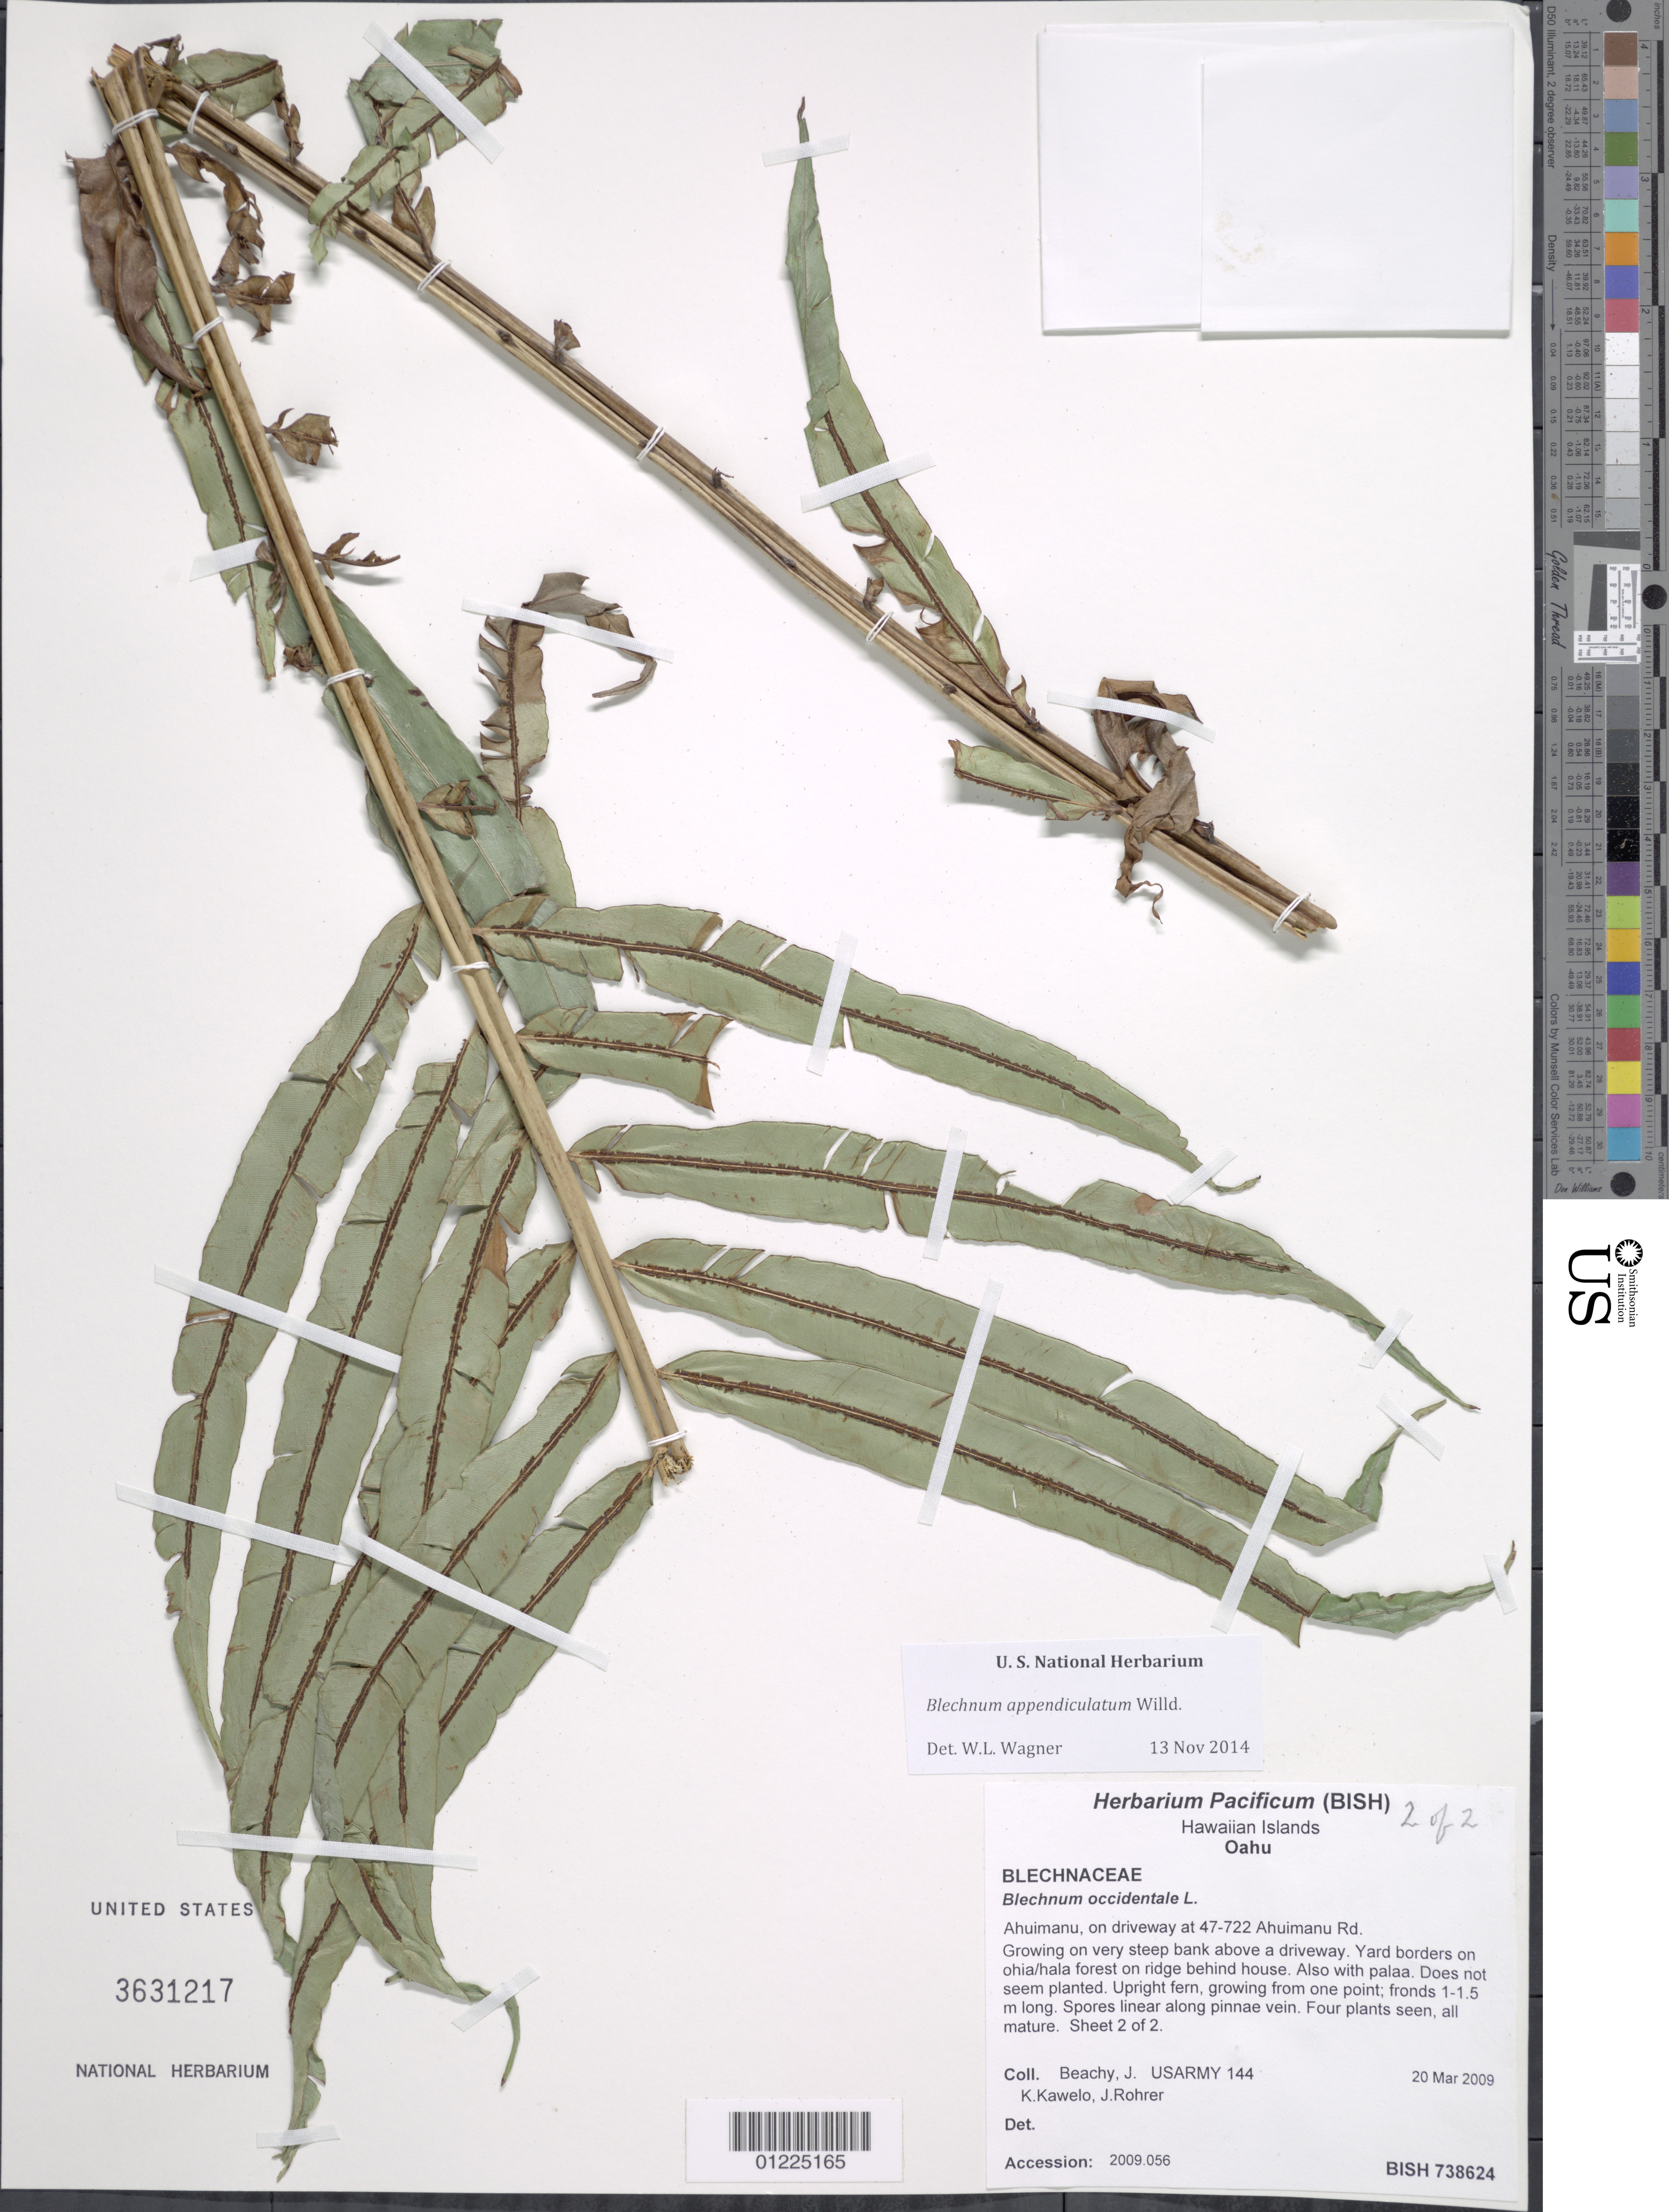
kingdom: Plantae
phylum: Tracheophyta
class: Polypodiopsida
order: Polypodiales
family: Blechnaceae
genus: Blechnum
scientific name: Blechnum appendiculatum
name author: Willd.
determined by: Wagner, W. L., (BOT), Smithsonian Institution - National Museum of Natural History (UNITED STATES)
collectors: J. Beachy, K. Kawelo & J. Rohrer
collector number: USARMY 144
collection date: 2009-03-20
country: United States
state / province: Hawaii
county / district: Honolulu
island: Oahu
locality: Ahuimanu, on driveway at 47-722 Ahuimanu Rd.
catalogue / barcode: US 3631217